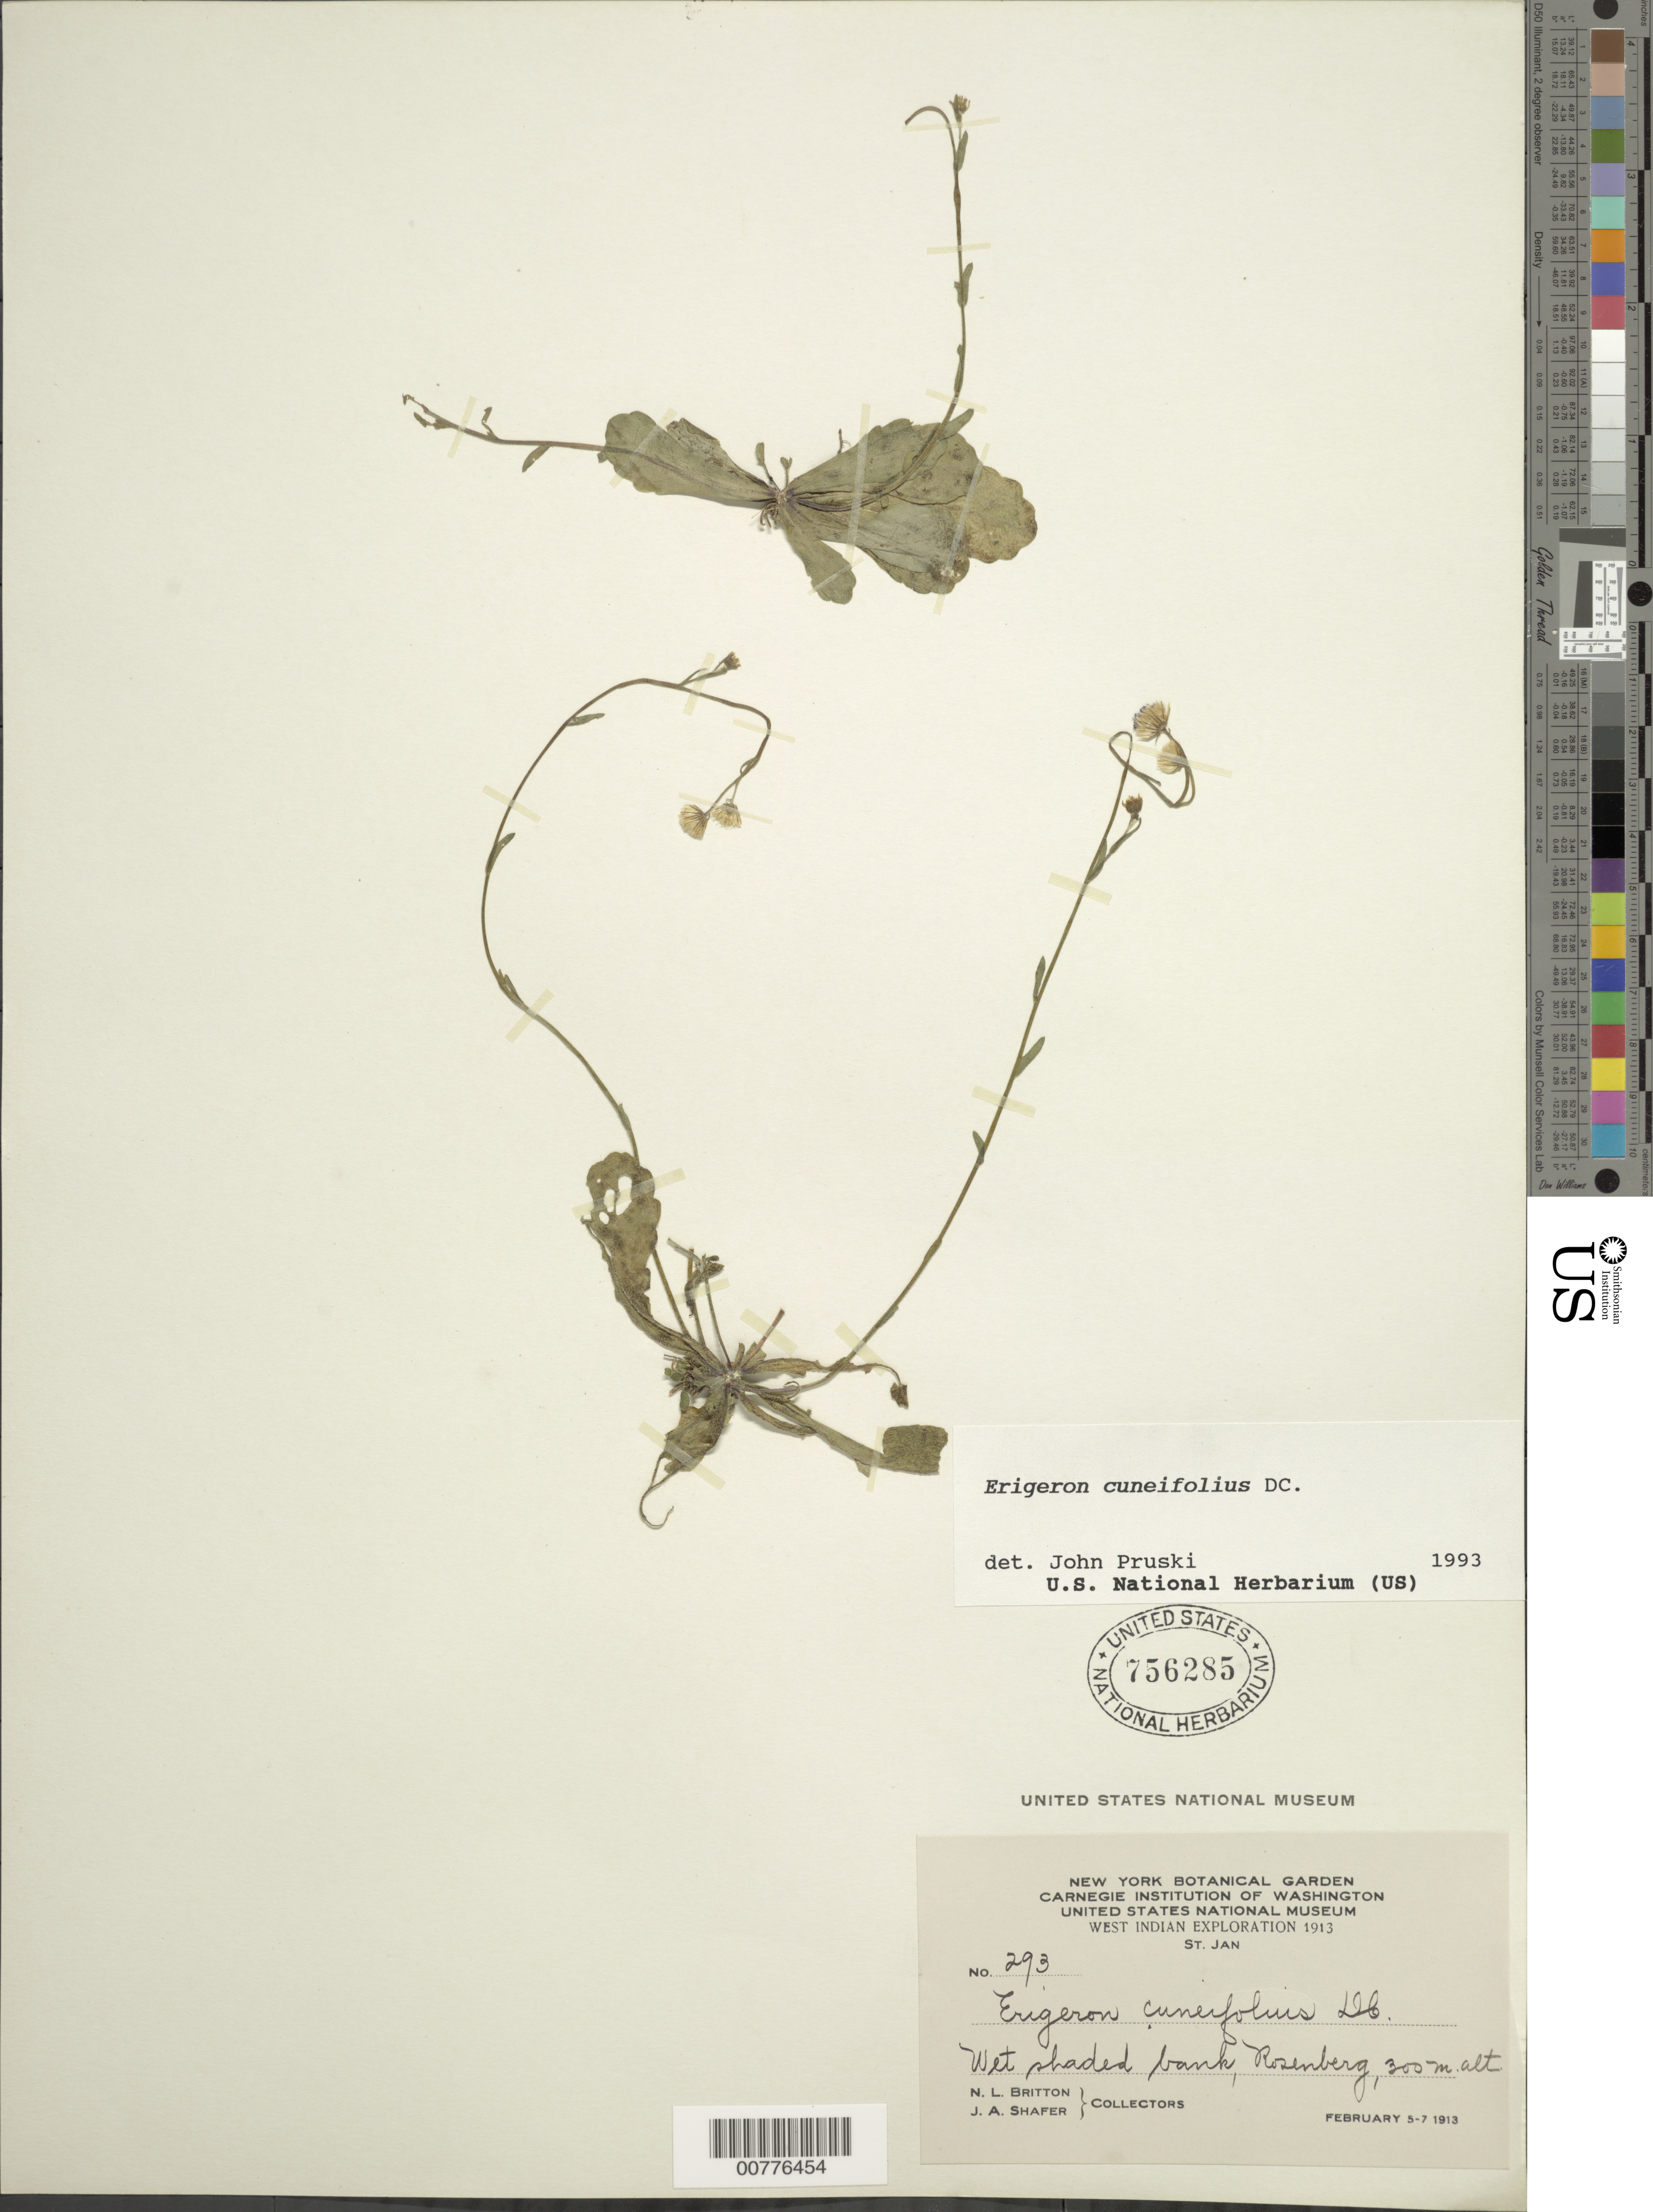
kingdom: Plantae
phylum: Tracheophyta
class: Magnoliopsida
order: Asterales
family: Asteraceae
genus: Erigeron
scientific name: Erigeron cuneifolius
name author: DC.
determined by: Pruski, J. F.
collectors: N. Britton & J. A. Shafer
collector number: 293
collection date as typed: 05 Feb 1913 to 07 Feb 1913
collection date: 1913-02-05/1913-02-07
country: U.S. Virgin Islands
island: St. John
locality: Wet shaded bank, Rosenberg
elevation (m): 300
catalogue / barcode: US 756285